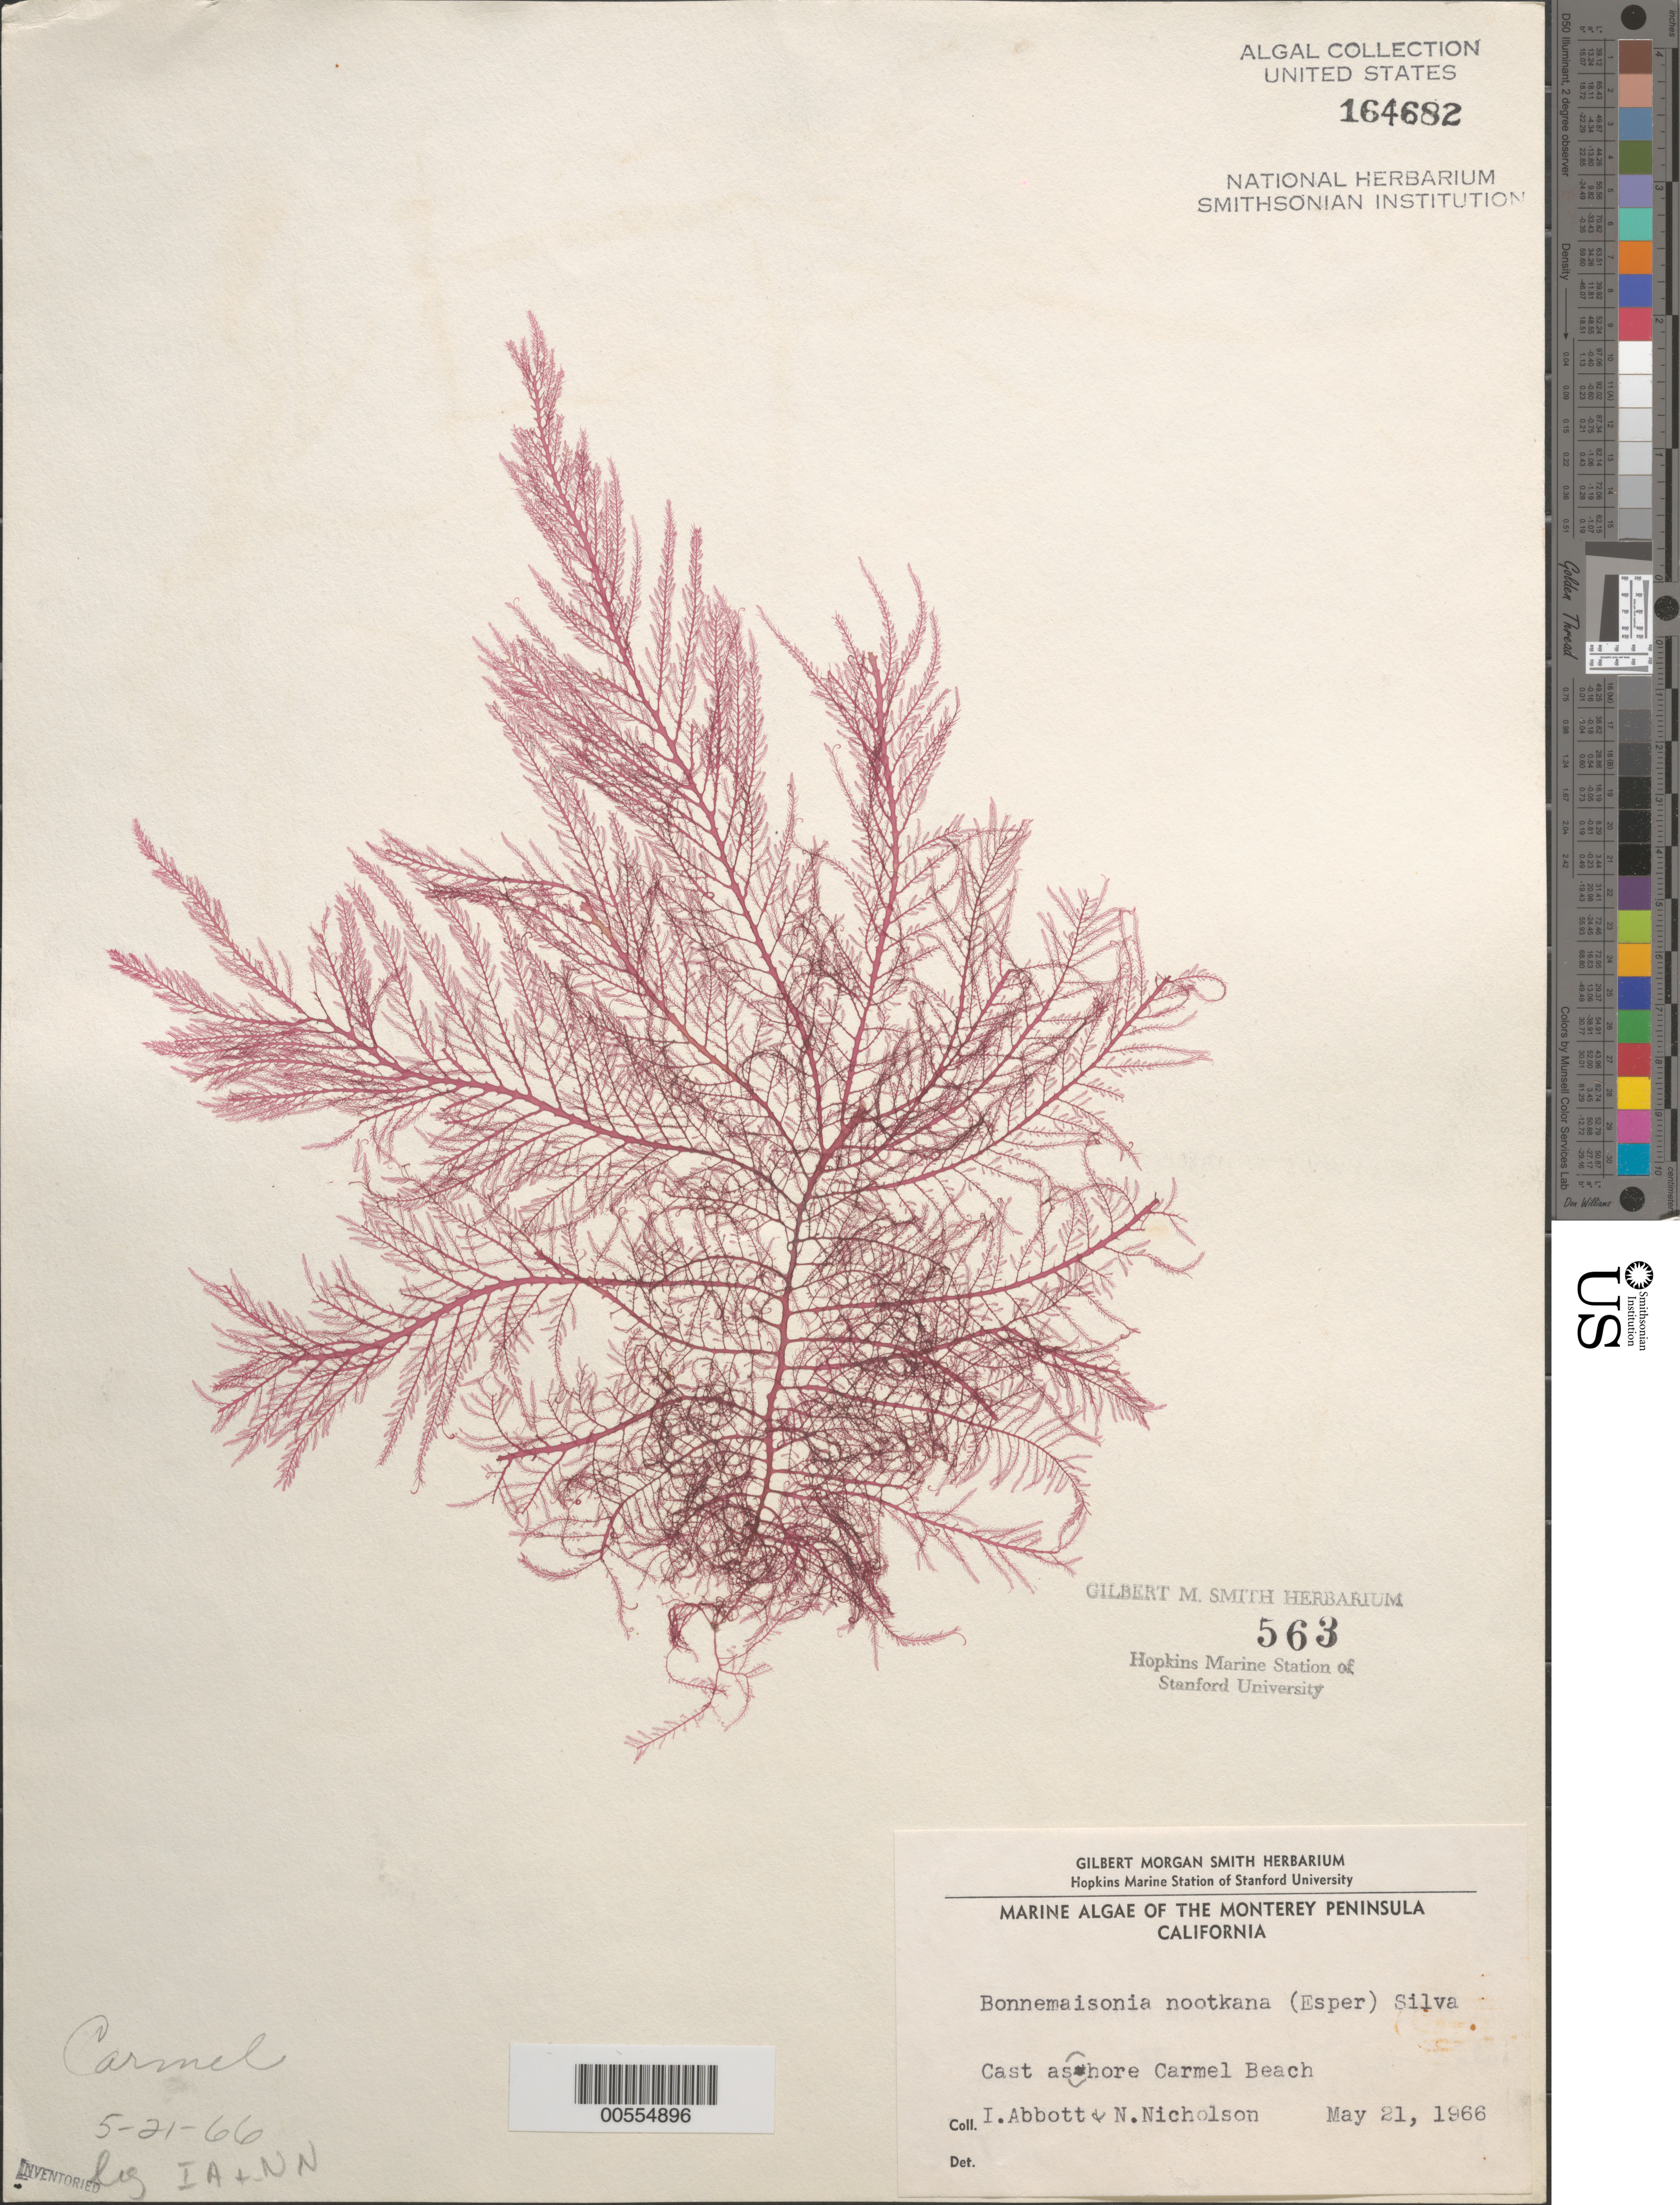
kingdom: Plantae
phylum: Rhodophyta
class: Florideophyceae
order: Bonnemaisoniales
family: Bonnemaisoniaceae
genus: Bonnemaisonia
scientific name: Bonnemaisonia nootkana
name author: (Esper) P.C. Silva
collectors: I. A. Abbott & N. Nicholson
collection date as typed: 21 May 1966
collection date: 1966-05-21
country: United States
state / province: California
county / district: Monterey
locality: Carmel Beach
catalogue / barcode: US 164682